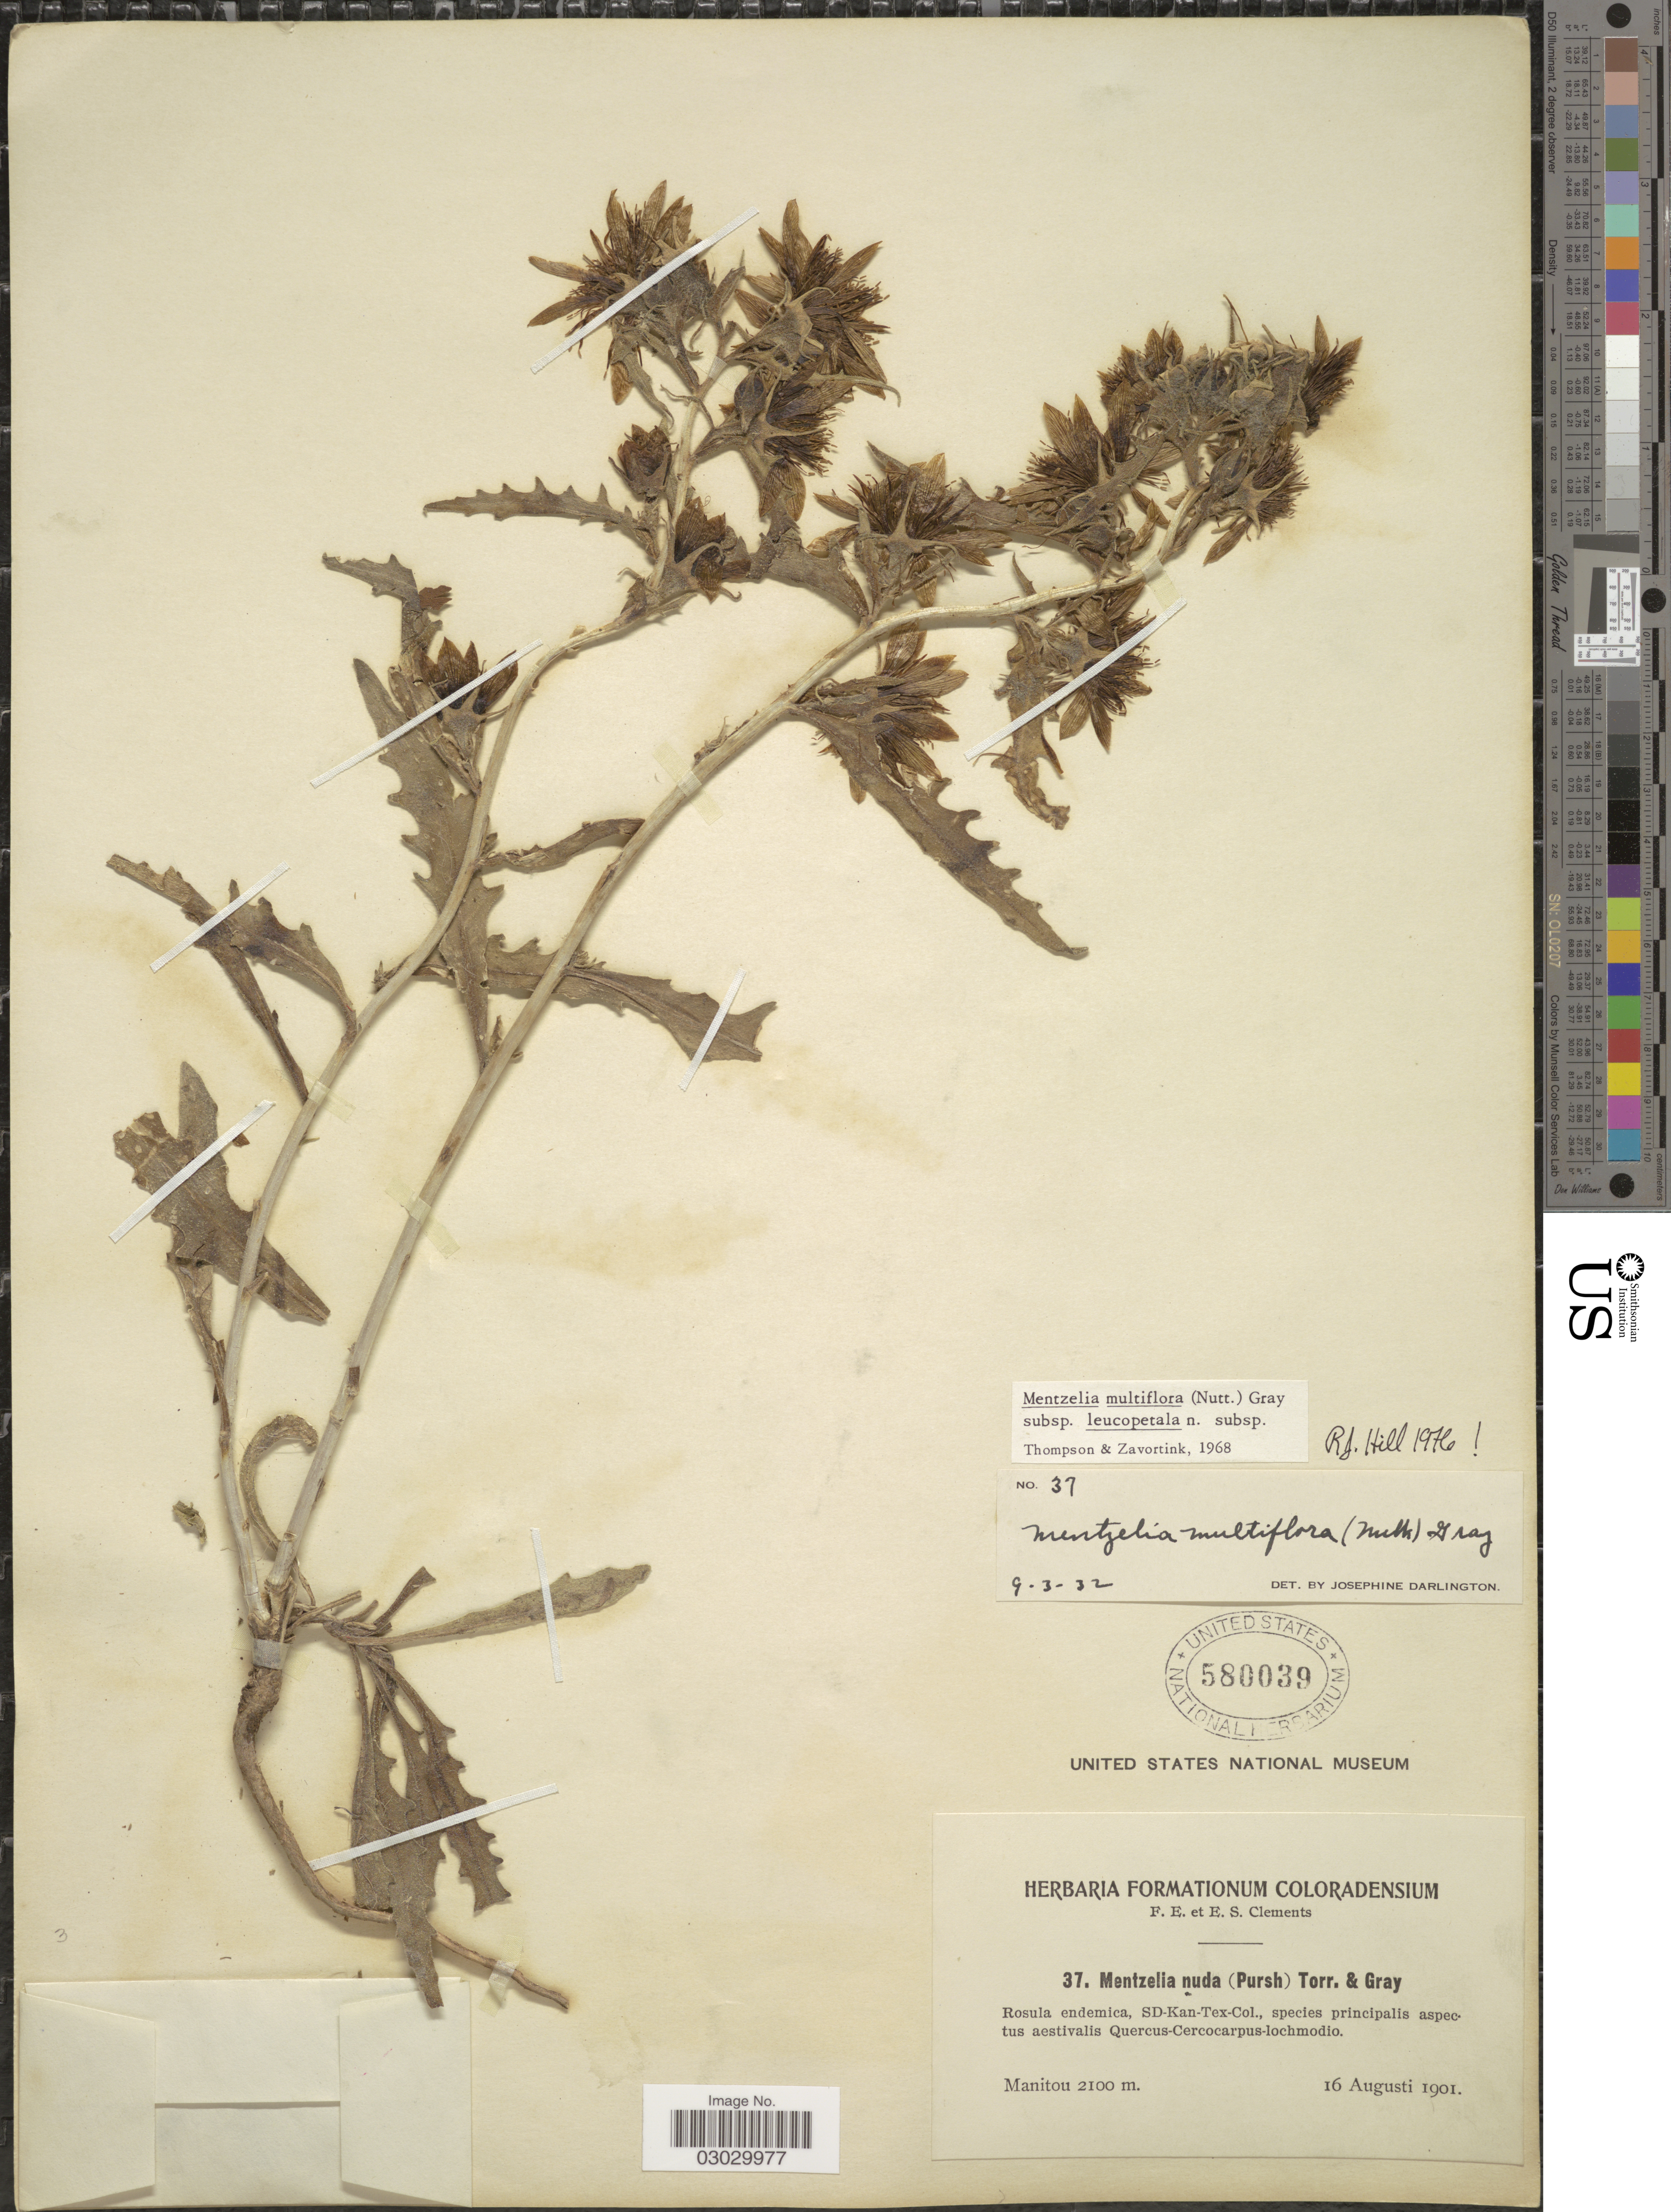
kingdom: Plantae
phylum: Tracheophyta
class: Magnoliopsida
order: Cornales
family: Loasaceae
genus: Mentzelia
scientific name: Mentzelia multiflora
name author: (Nutt.) A. Gray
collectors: F. E. Clements & E. S. Clements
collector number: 37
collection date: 1901-08-16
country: United States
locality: Rosula endemica, SD-Kan-Tex-Col. Manitou.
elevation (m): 2100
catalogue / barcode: US 580039